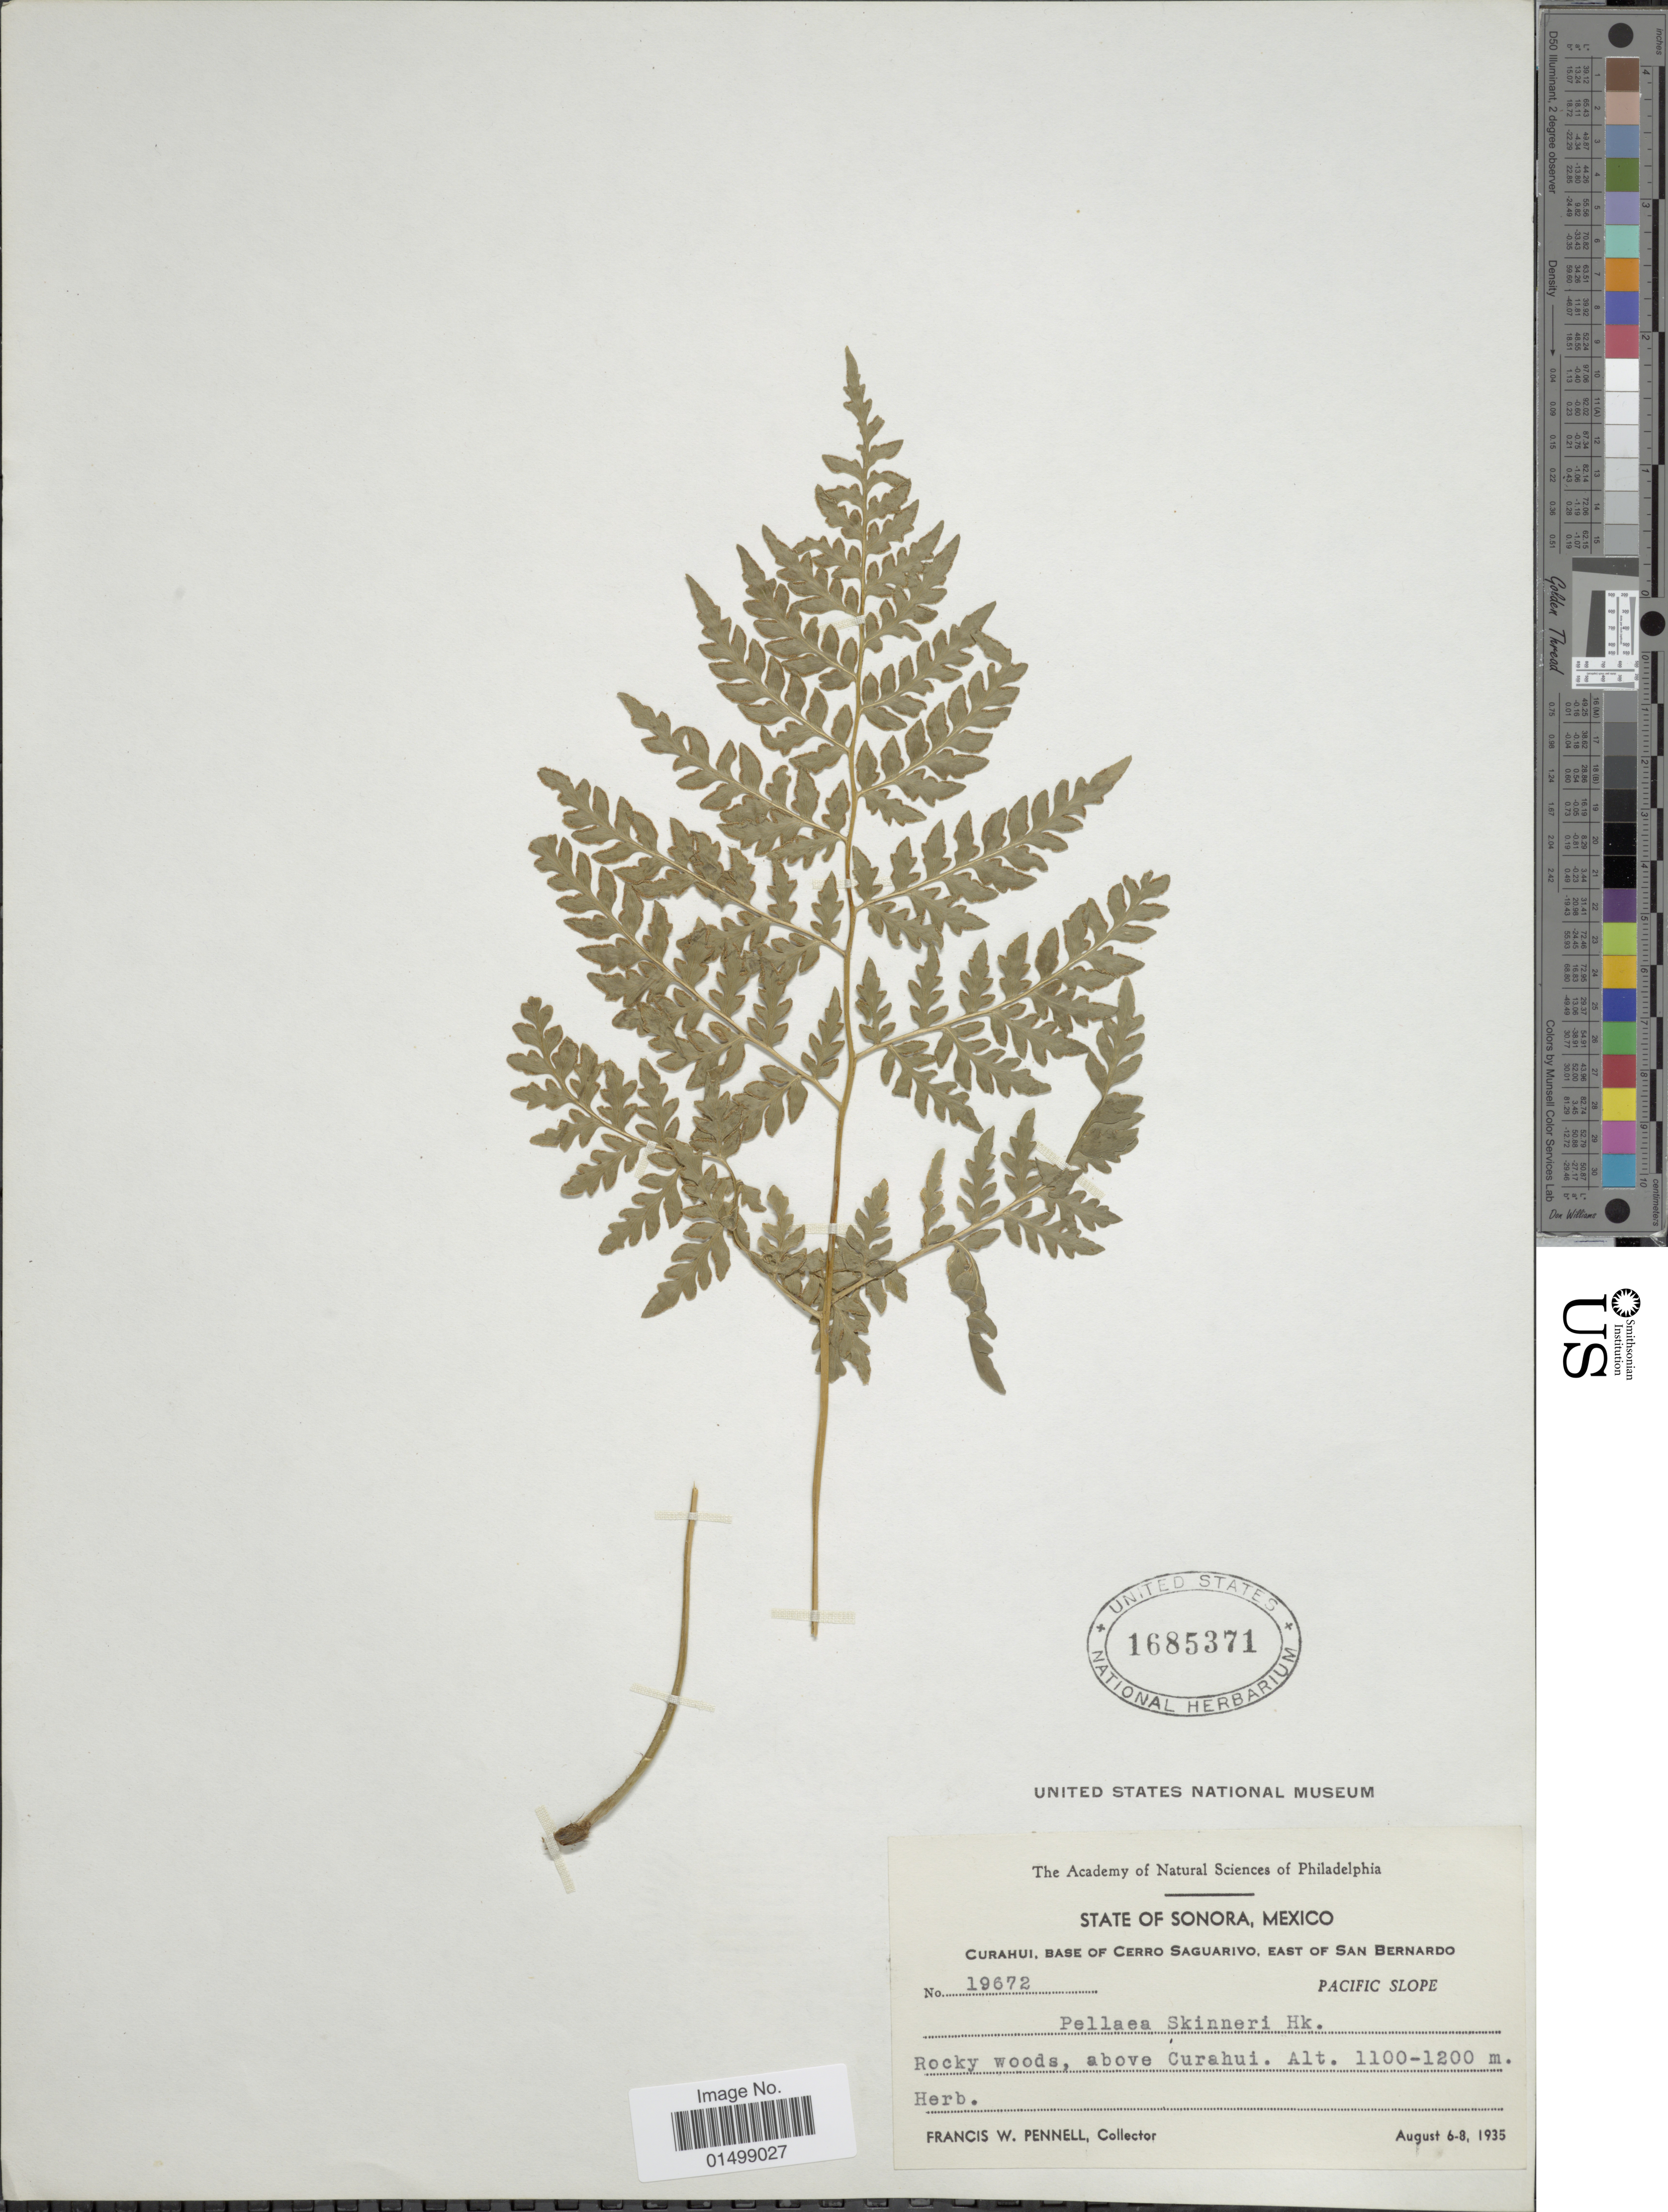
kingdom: Plantae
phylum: Tracheophyta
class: Polypodiopsida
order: Polypodiales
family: Pteridaceae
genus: Cheilanthes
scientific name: Cheilanthes skinneri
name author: (Hook.) T. Moore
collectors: F. W. Pennell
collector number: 19672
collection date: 1935-08-06/1935-08-08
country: Mexico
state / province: Sonora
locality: Curahui, Nase of Cerro Saguarivo, East of San Bernardo. Pacific slope. Rocky woods, above Curahui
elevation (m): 1100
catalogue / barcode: US 1685371